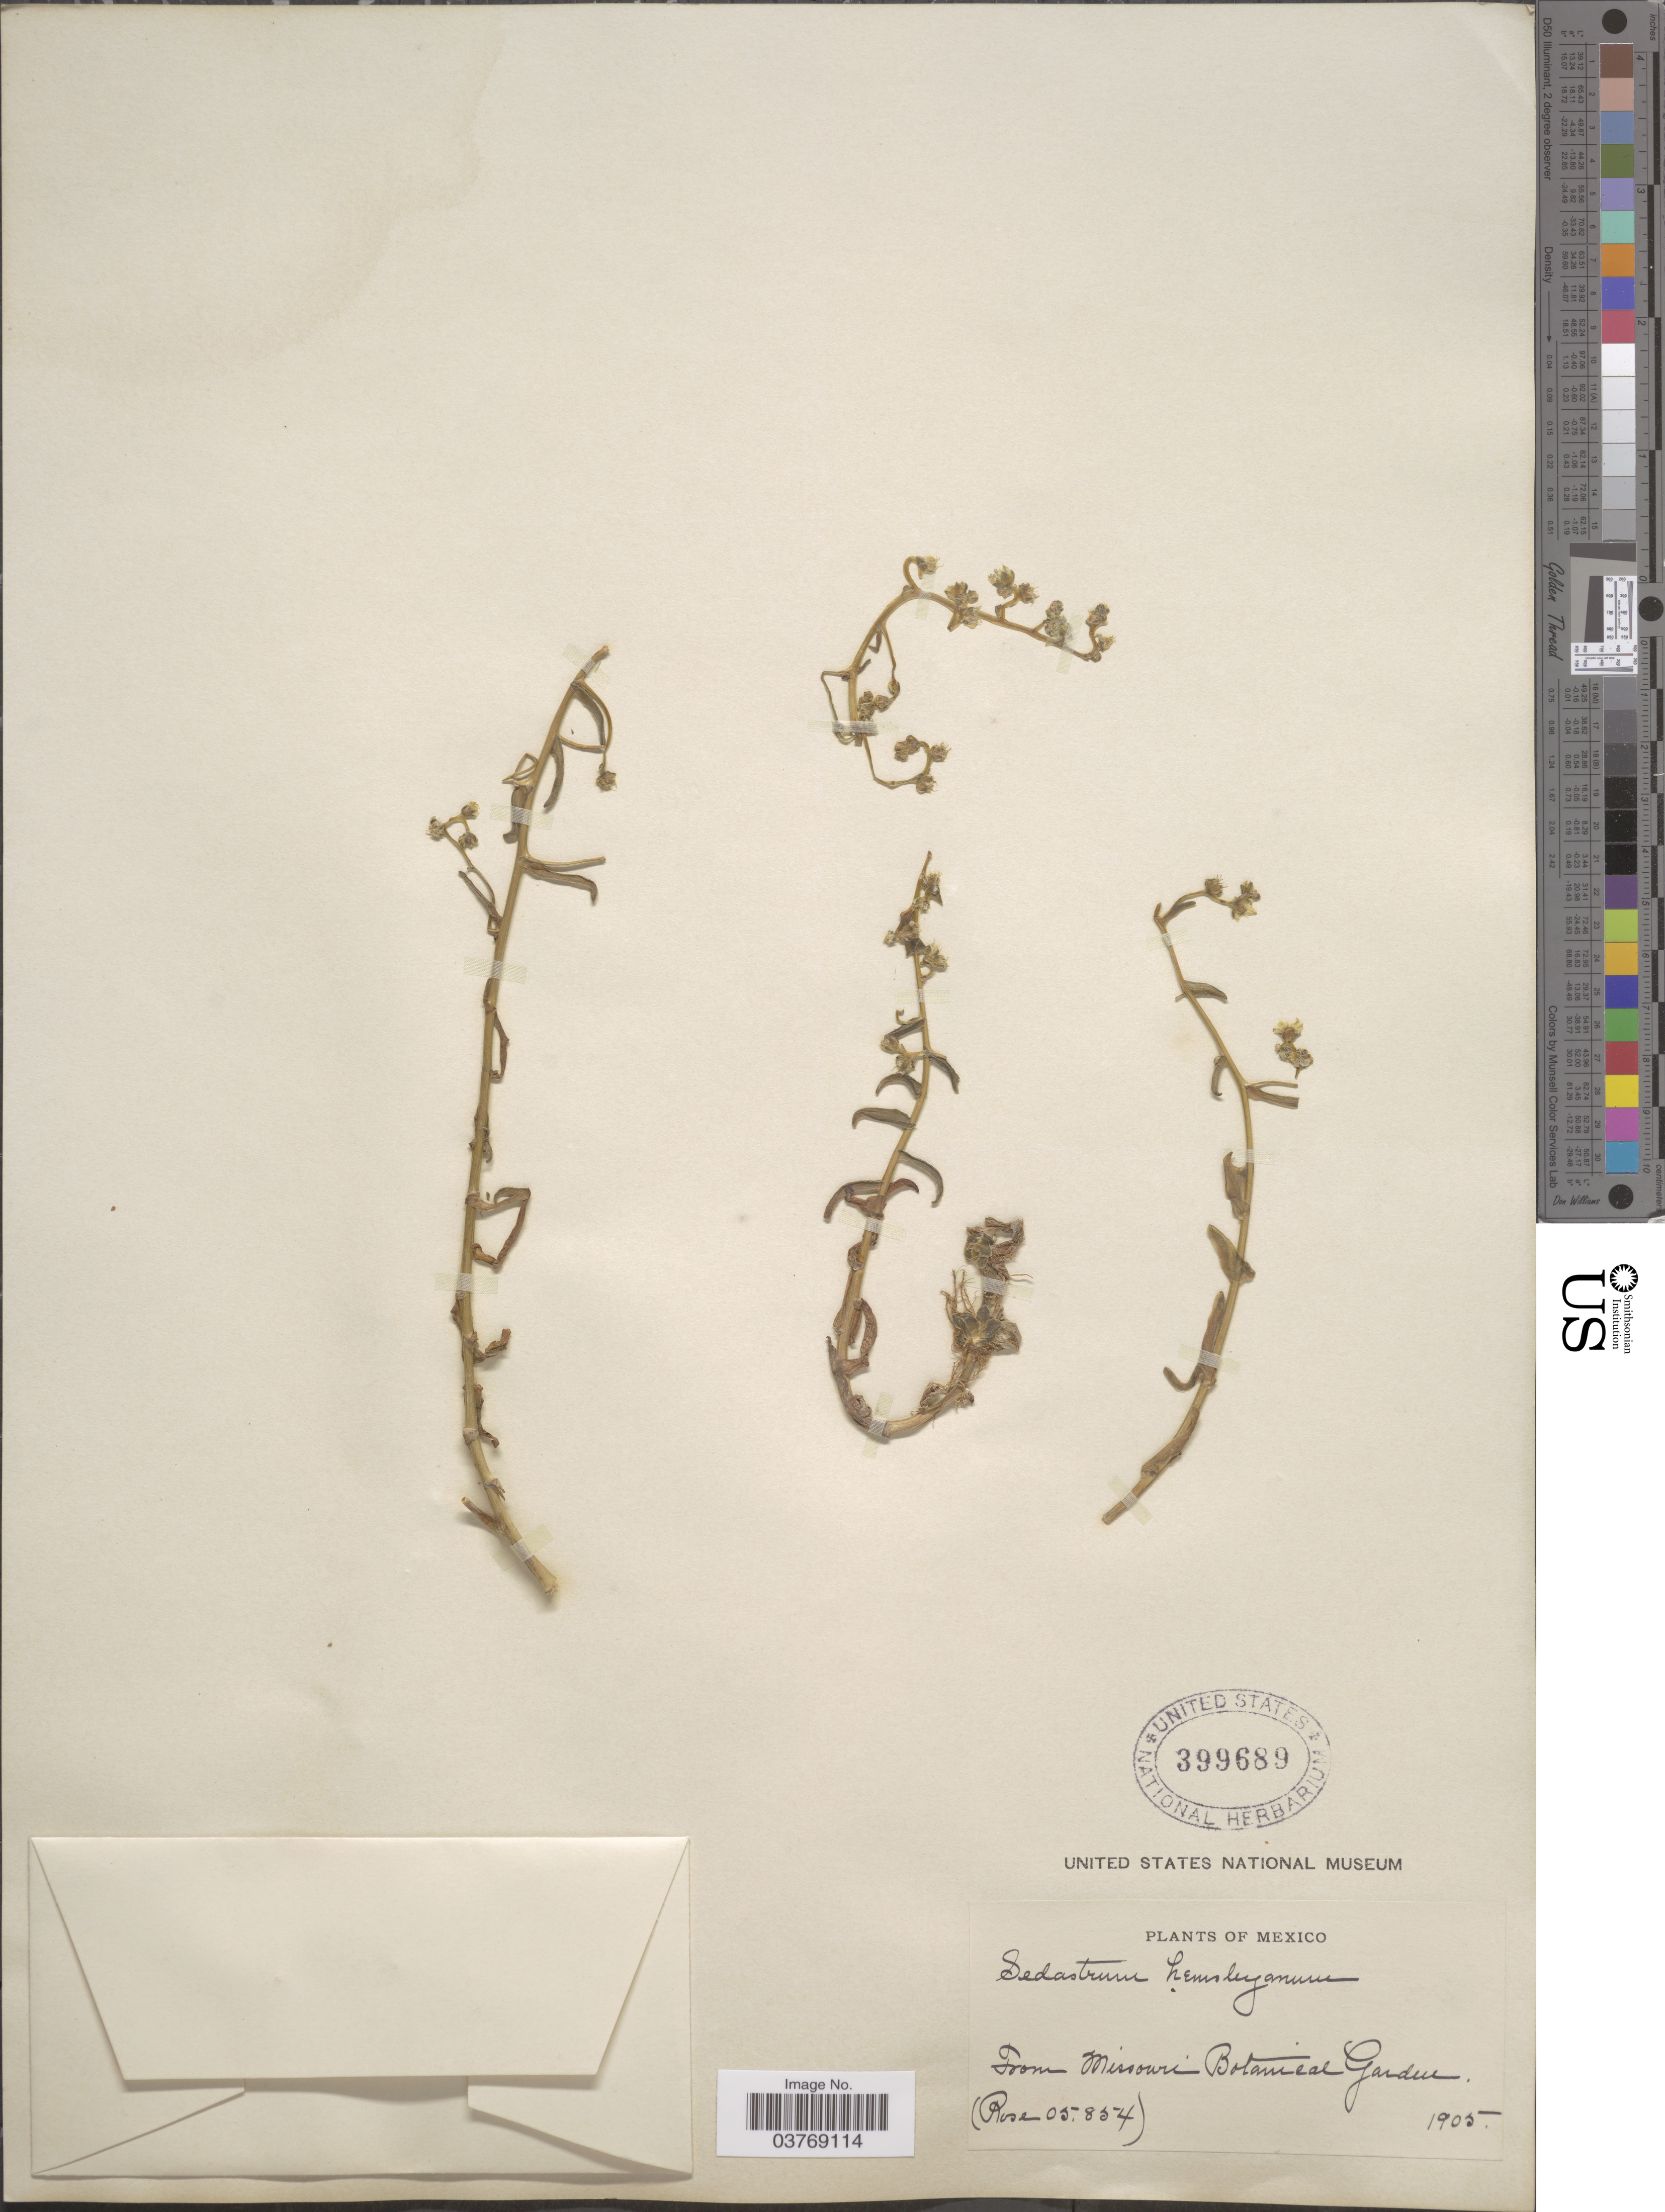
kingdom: Plantae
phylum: Tracheophyta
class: Magnoliopsida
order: Saxifragales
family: Crassulaceae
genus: Sedum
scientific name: Sedum hemsleyanum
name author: Rose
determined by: Strong, Mark T., (BOT), Smithsonian Institution - National Museum of Natural History (UNITED STATES)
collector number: Rose 05854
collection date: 1905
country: Mexico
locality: From Missouri Botanical Garden.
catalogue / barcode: US 399689